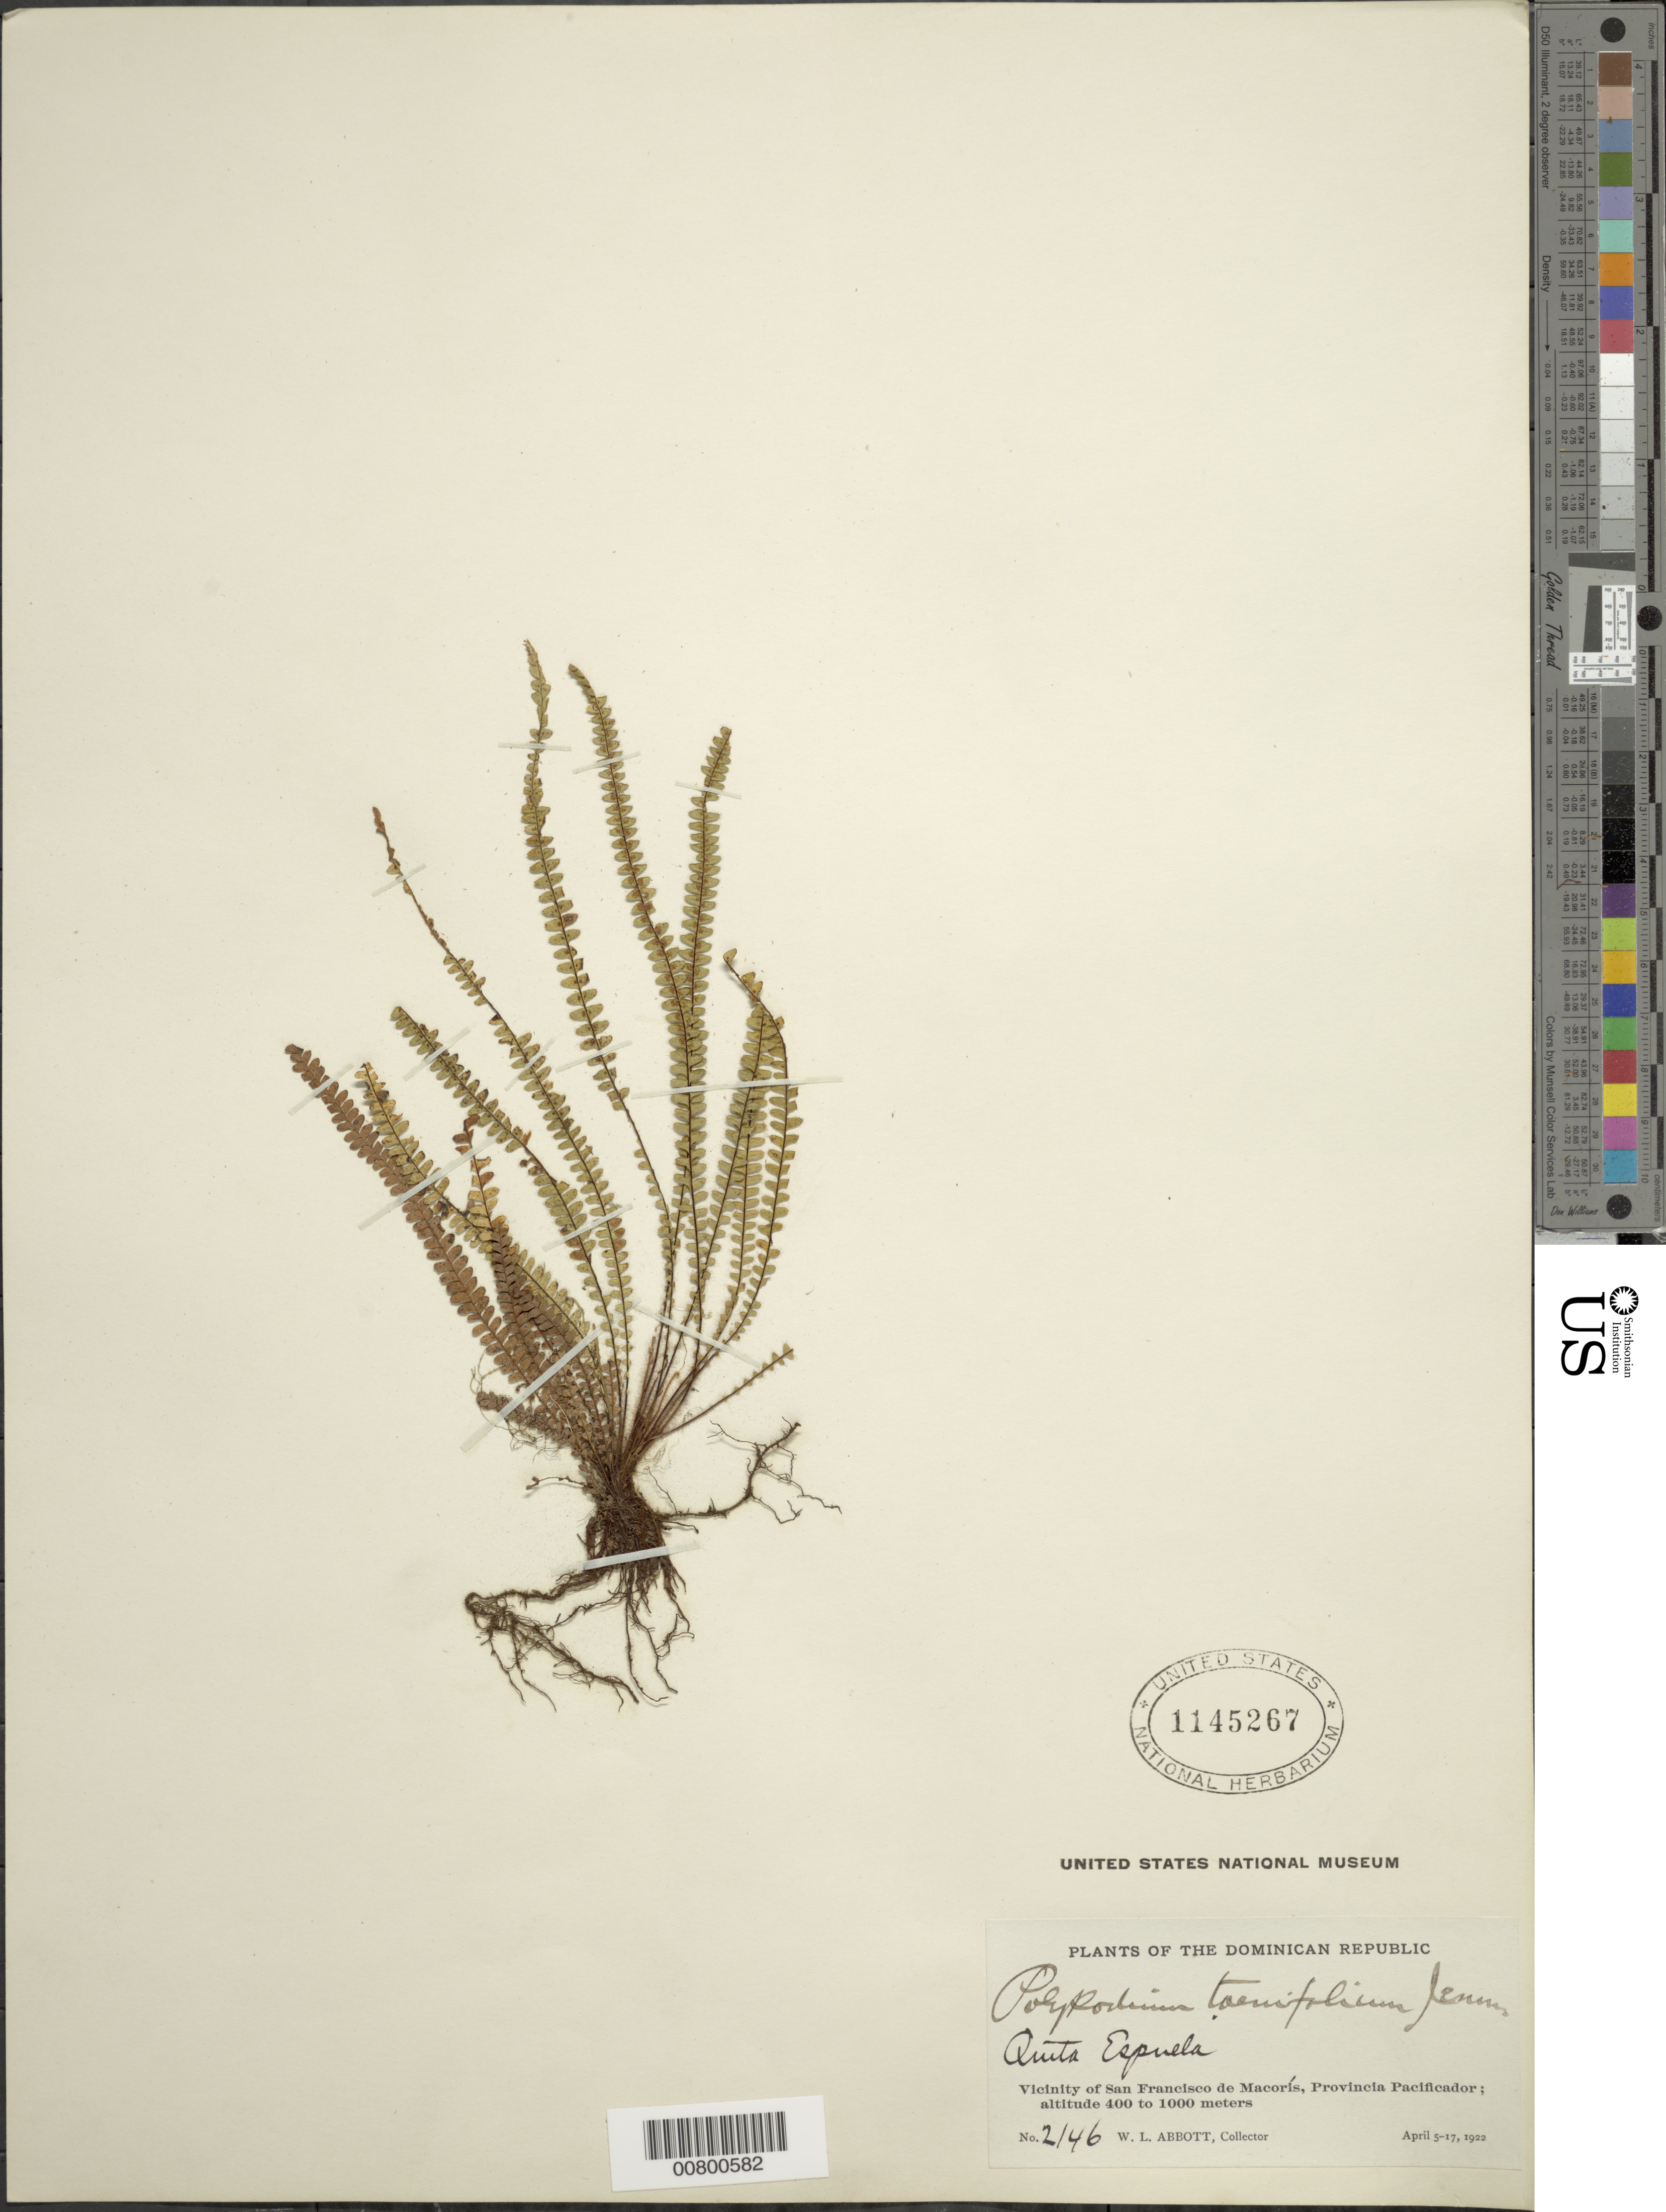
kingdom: Plantae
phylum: Tracheophyta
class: Polypodiopsida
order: Polypodiales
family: Polypodiaceae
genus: Moranopteris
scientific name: Moranopteris taenifolia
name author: (Jenman) R. Y. Hirai & J. Prado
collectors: W. L. Abbott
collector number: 2146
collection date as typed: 05 Apr 1922 to 17 Apr 1922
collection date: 1922-04-05/1922-04-17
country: Dominican Republic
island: Hispaniola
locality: Provincia Pacificador, San Francisco de Macorís, Quita Espuela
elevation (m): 400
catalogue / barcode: US 1145267